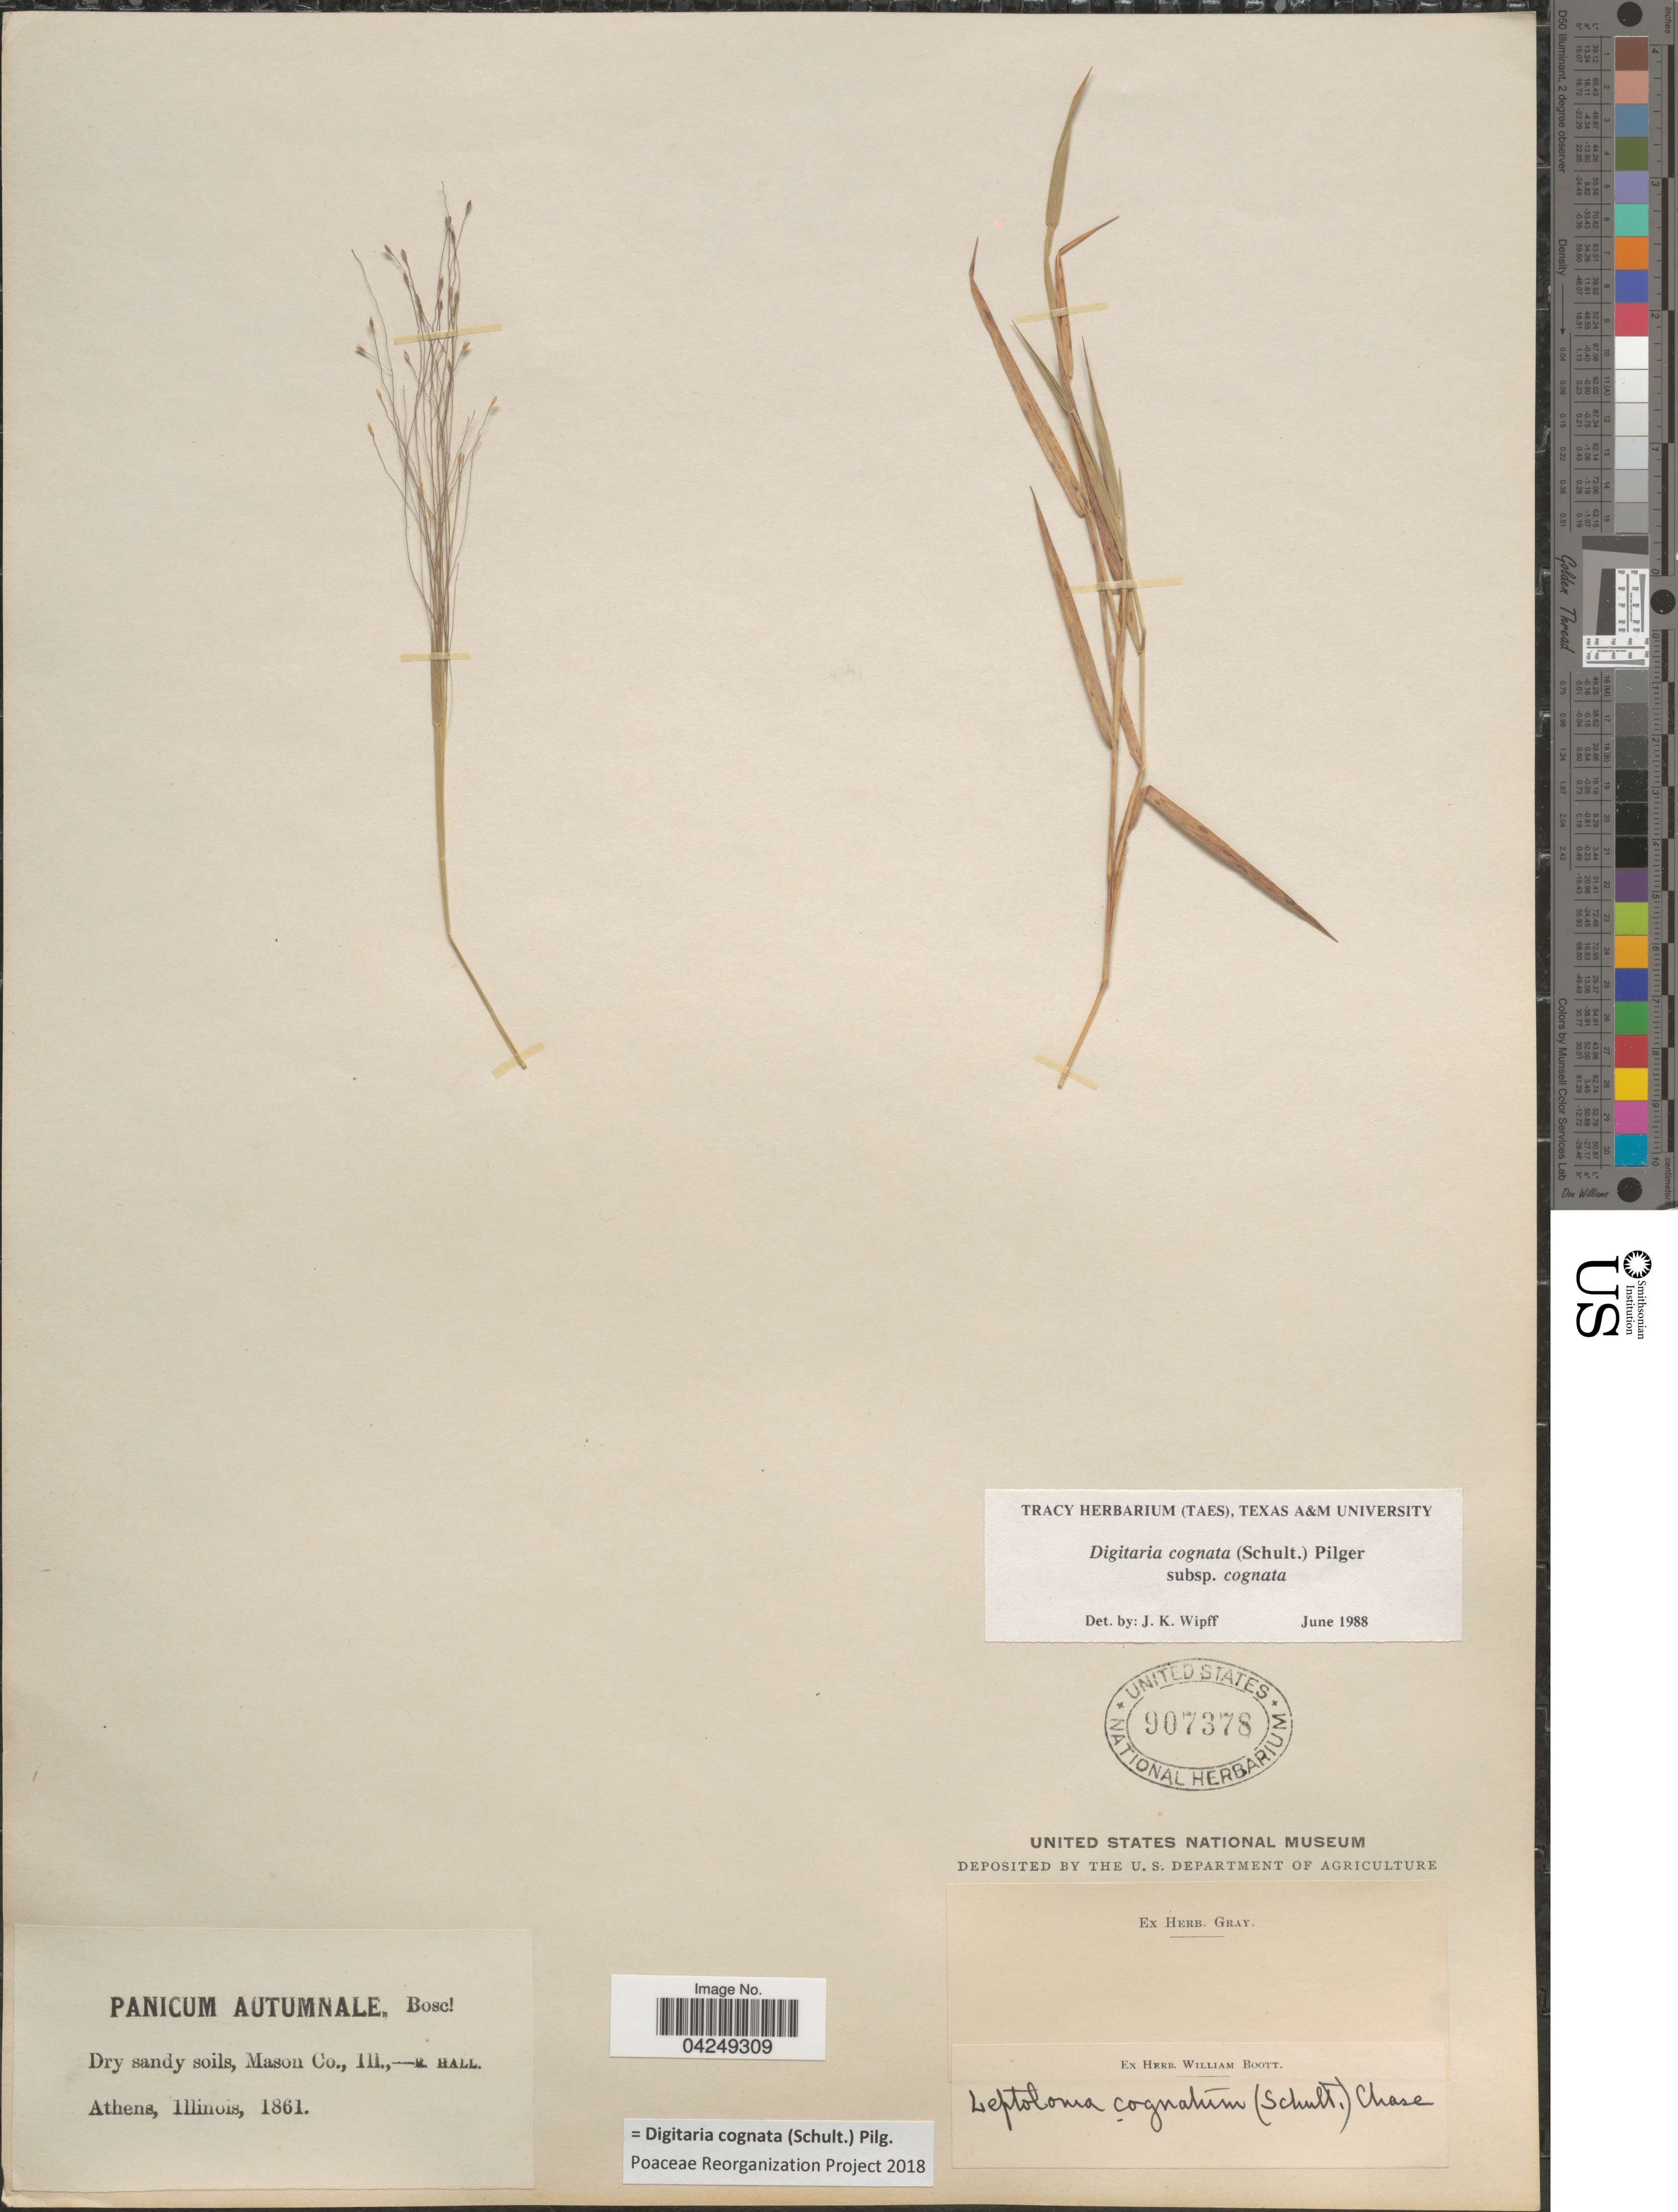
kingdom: Plantae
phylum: Tracheophyta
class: Liliopsida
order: Poales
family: Poaceae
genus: Digitaria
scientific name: Digitaria cognata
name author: (Scult.) Pilg.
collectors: R. Hall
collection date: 1861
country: United States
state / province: Illinois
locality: Mason Co. Athens.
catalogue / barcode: US 907378